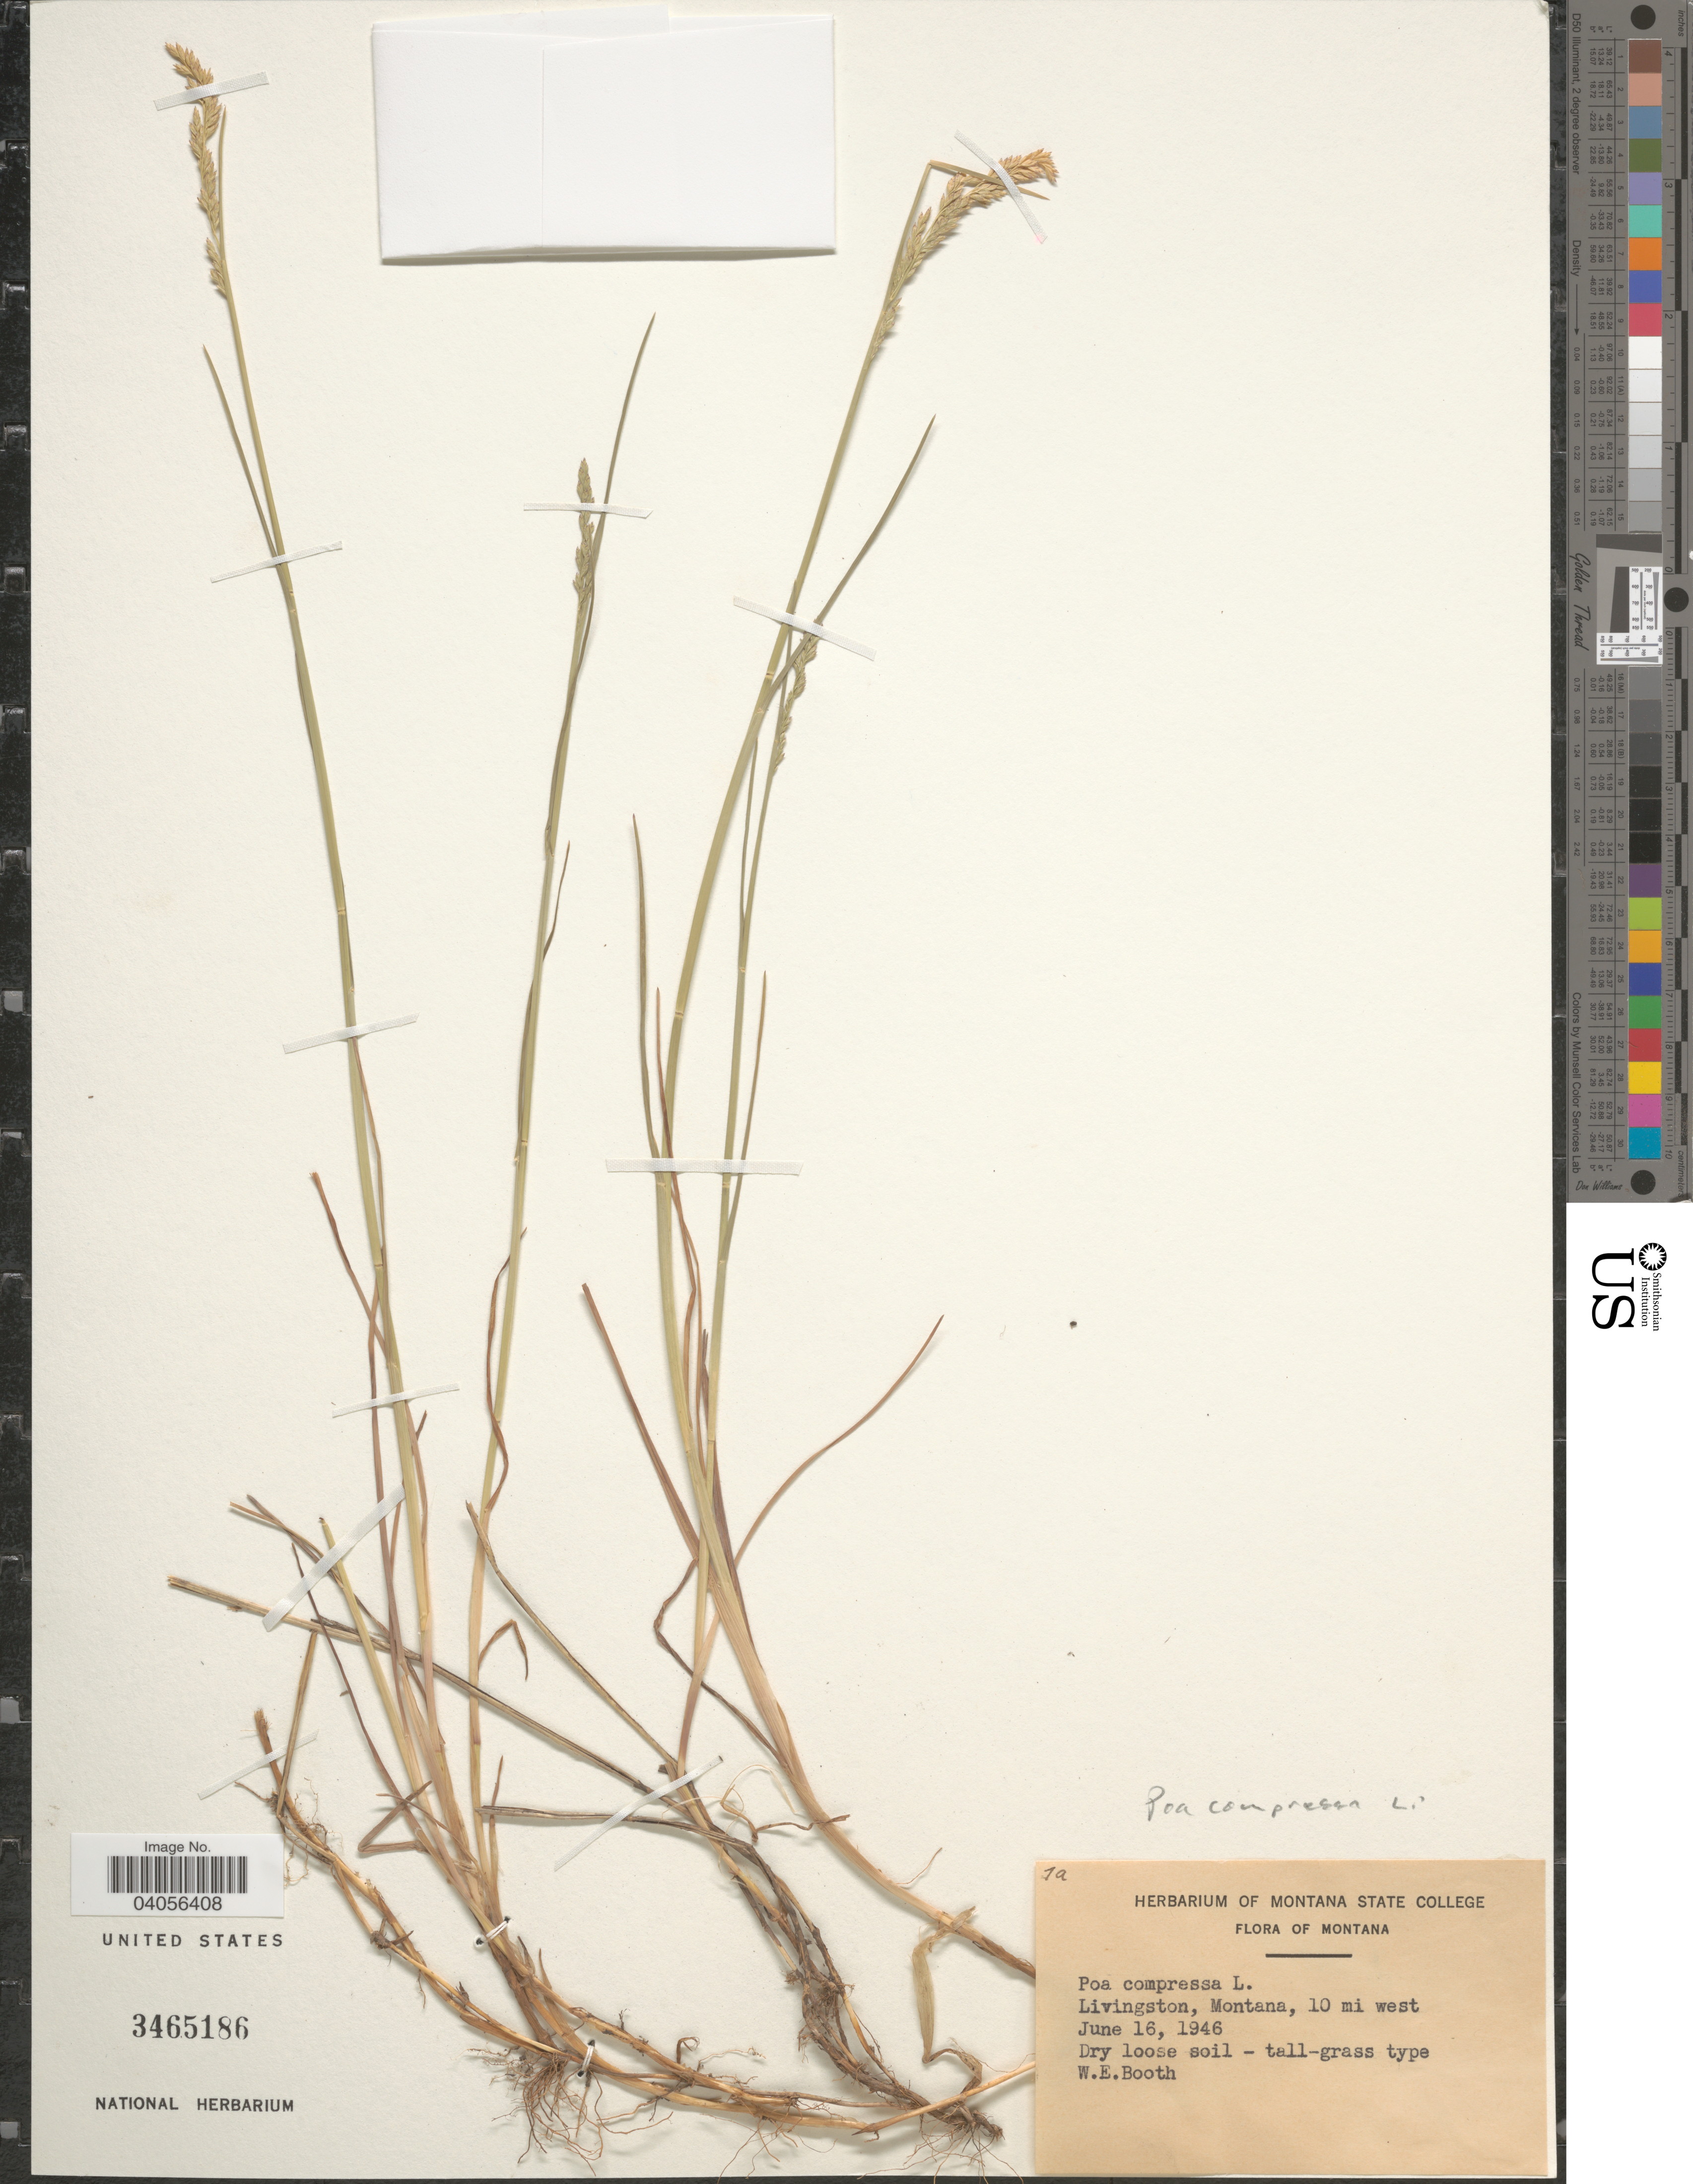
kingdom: Plantae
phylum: Tracheophyta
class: Liliopsida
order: Poales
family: Poaceae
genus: Poa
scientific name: Poa compressa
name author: L.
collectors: W. Booth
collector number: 1a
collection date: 1946-06-16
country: United States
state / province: Montana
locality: Livingston, 10 mi west.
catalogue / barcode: US 3465186